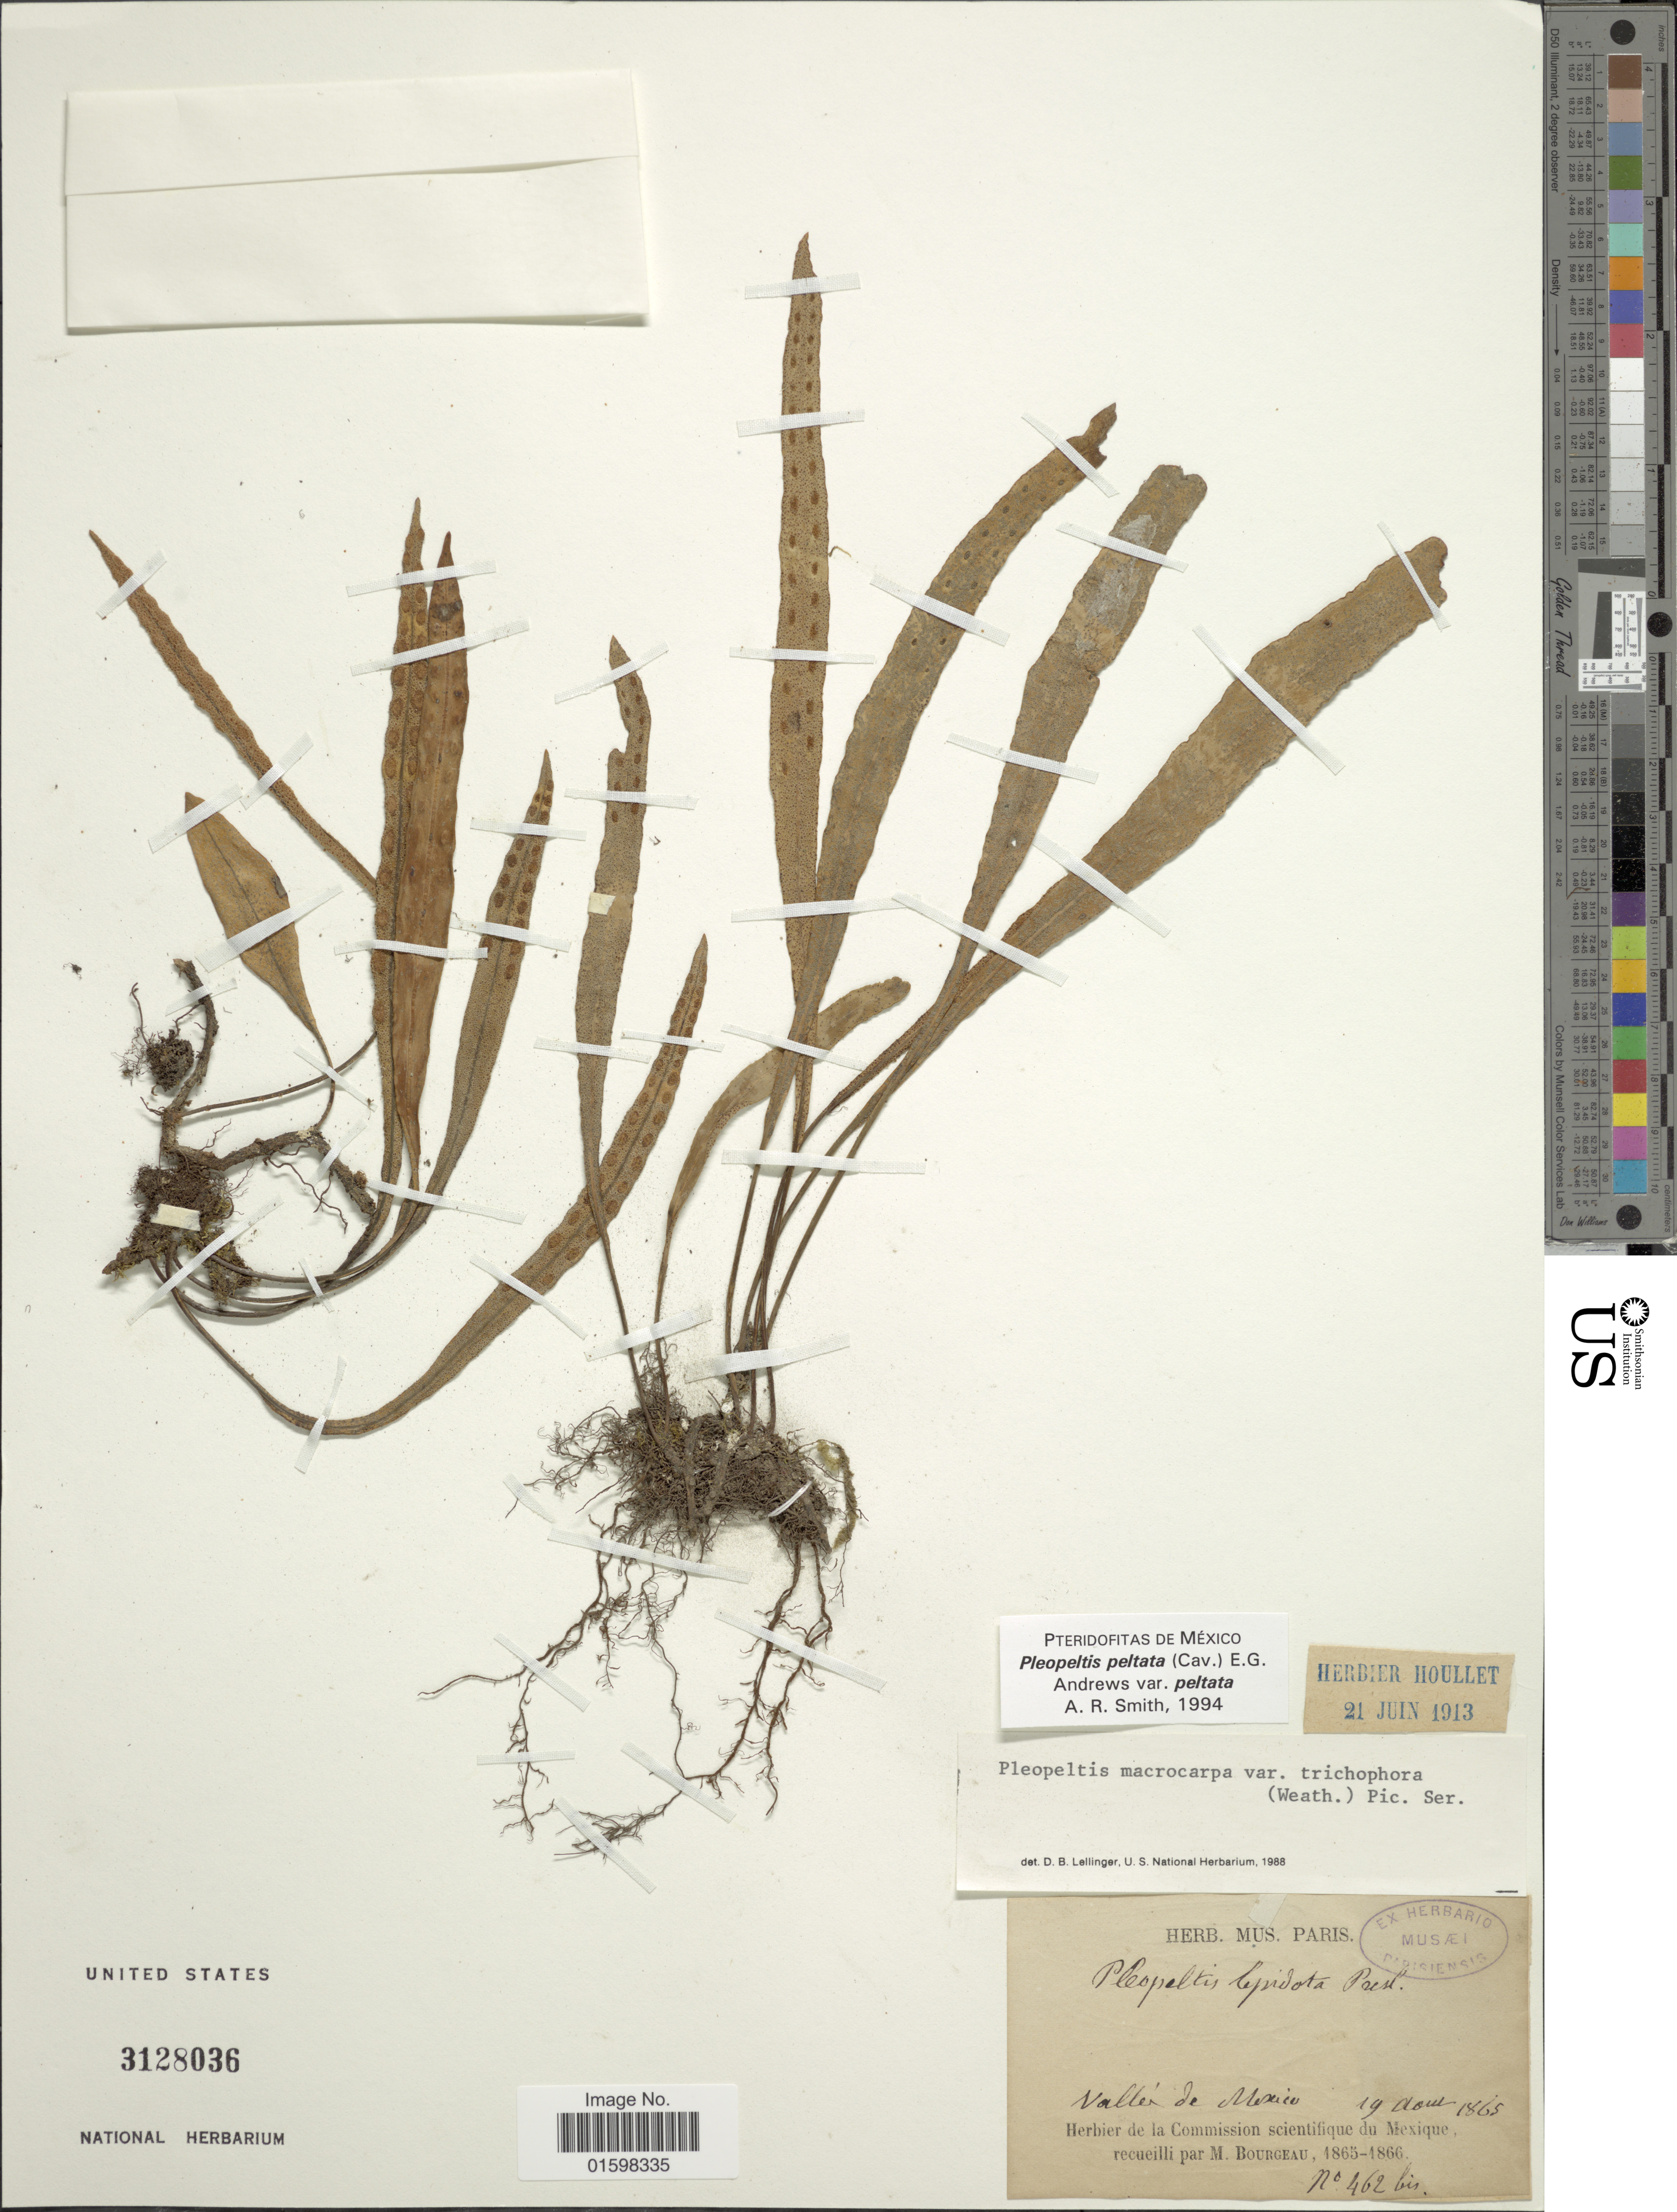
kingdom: Plantae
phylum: Tracheophyta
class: Polypodiopsida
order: Polypodiales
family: Polypodiaceae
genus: Pleopeltis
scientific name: Pleopeltis polylepis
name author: (Roem. ex Kunze) T. Moore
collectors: M. Bourgeau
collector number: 462 bis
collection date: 1865-08-19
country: Mexico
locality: Vallee de Mexico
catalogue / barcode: US 3128036